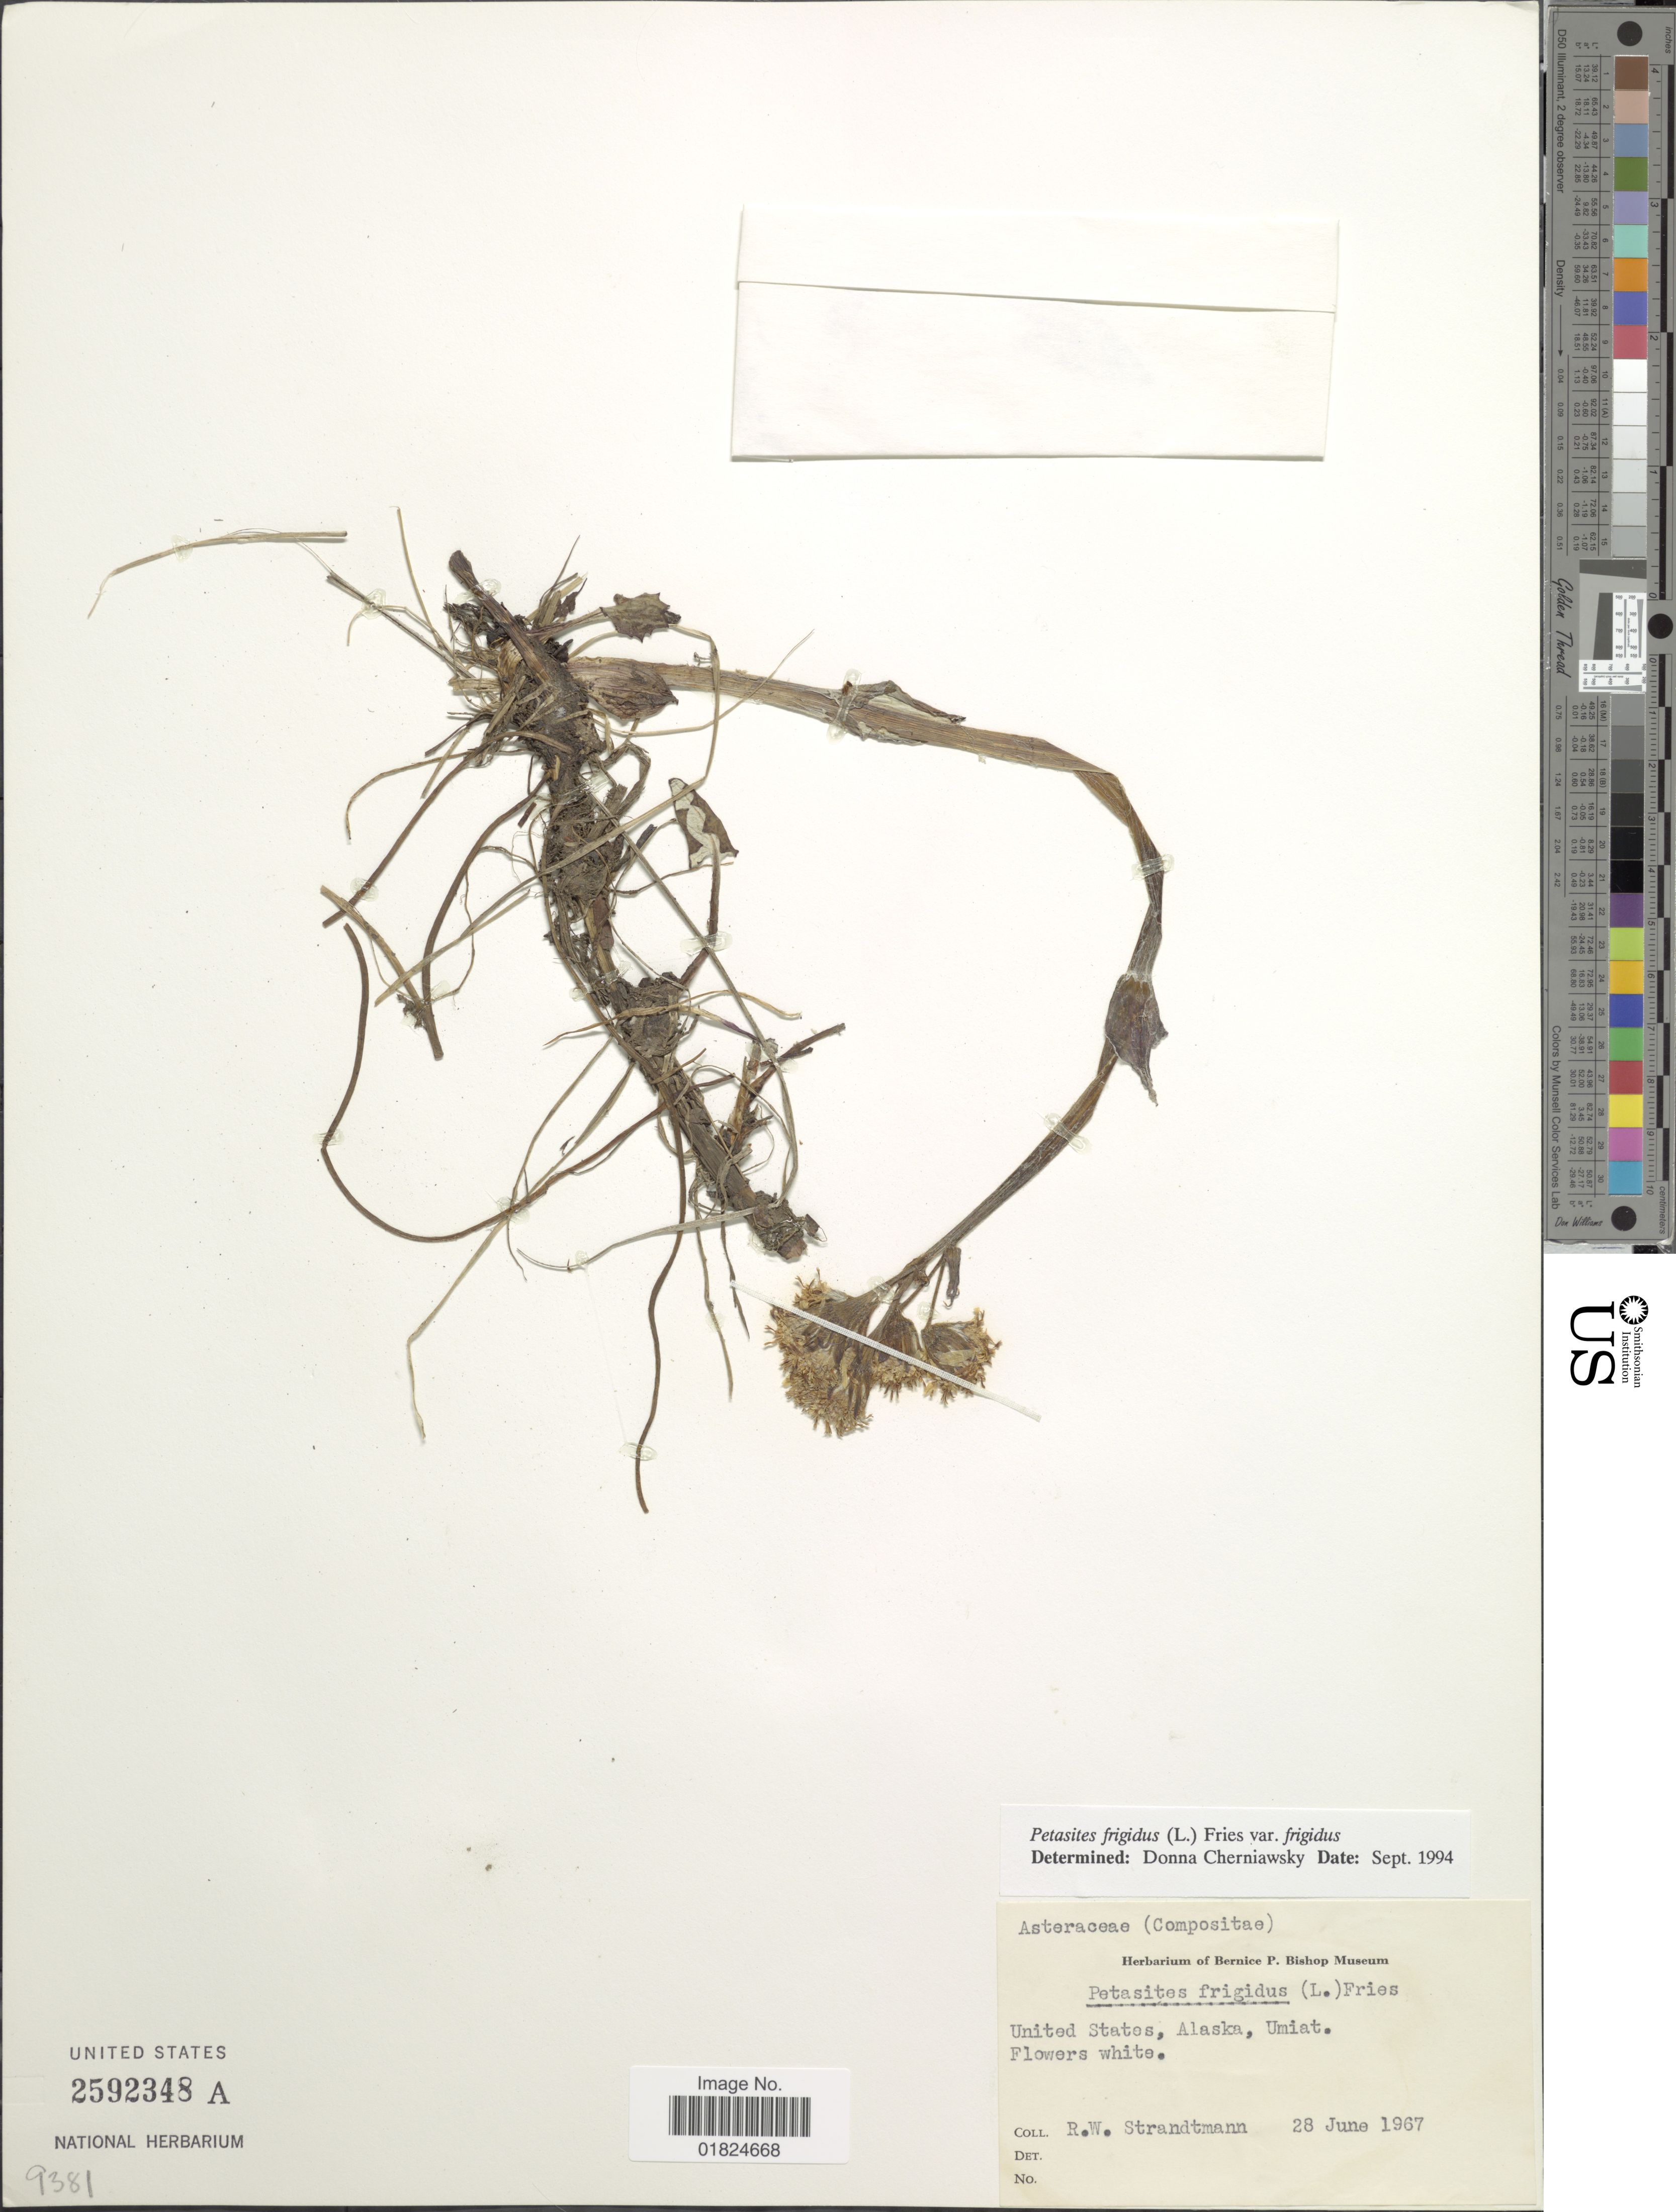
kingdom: Plantae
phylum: Tracheophyta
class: Magnoliopsida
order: Asterales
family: Asteraceae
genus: Petasites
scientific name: Petasites frigidus var. frigidus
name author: (L.) Fr.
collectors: R. Strandtmann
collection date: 1967-06-28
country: United States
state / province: Alaska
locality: United States, Alaska, Umiat.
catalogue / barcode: US 2592348A